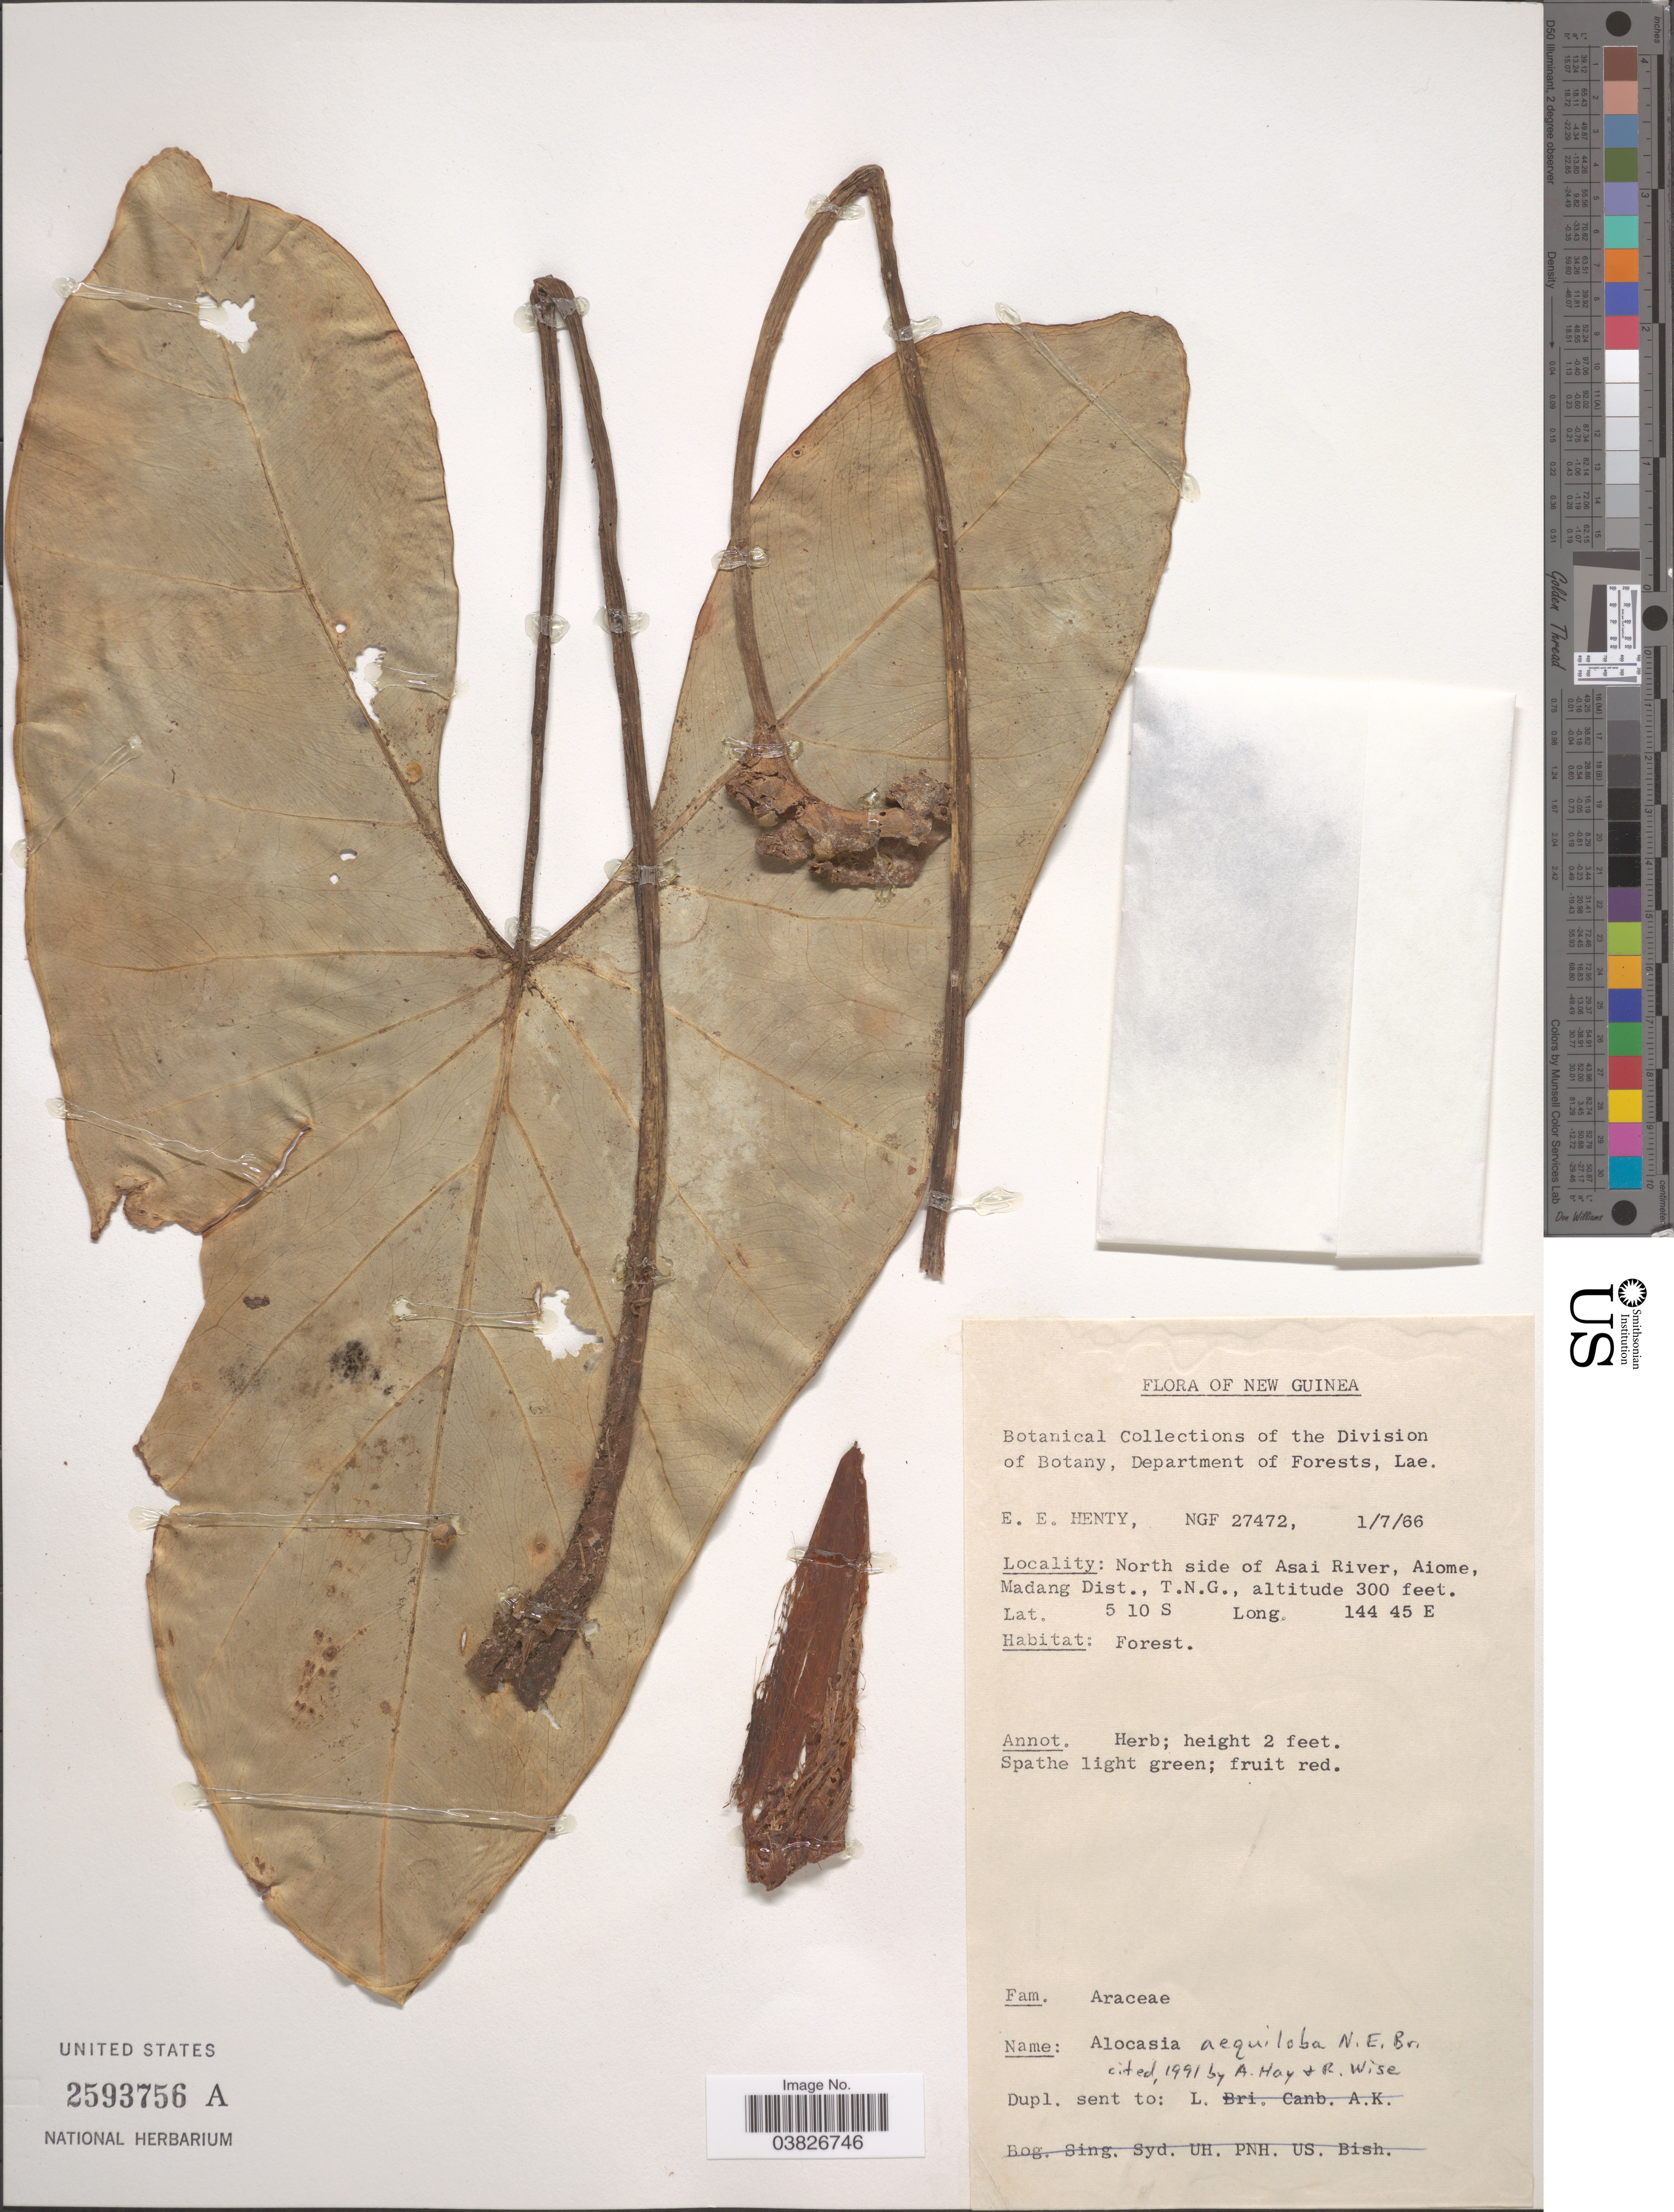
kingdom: Plantae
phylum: Tracheophyta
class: Liliopsida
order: Alismatales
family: Araceae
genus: Alocasia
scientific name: Alocasia aequiloba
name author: N.E. Br.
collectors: E. Henty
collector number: NGF 27472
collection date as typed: Transcribed d/m/y: 1/7/66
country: Papua New Guinea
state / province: Madang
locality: New Guinea. North side of Asai River, Aiome, Madang Dist., T.N.G.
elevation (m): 91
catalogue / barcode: US 2593756A